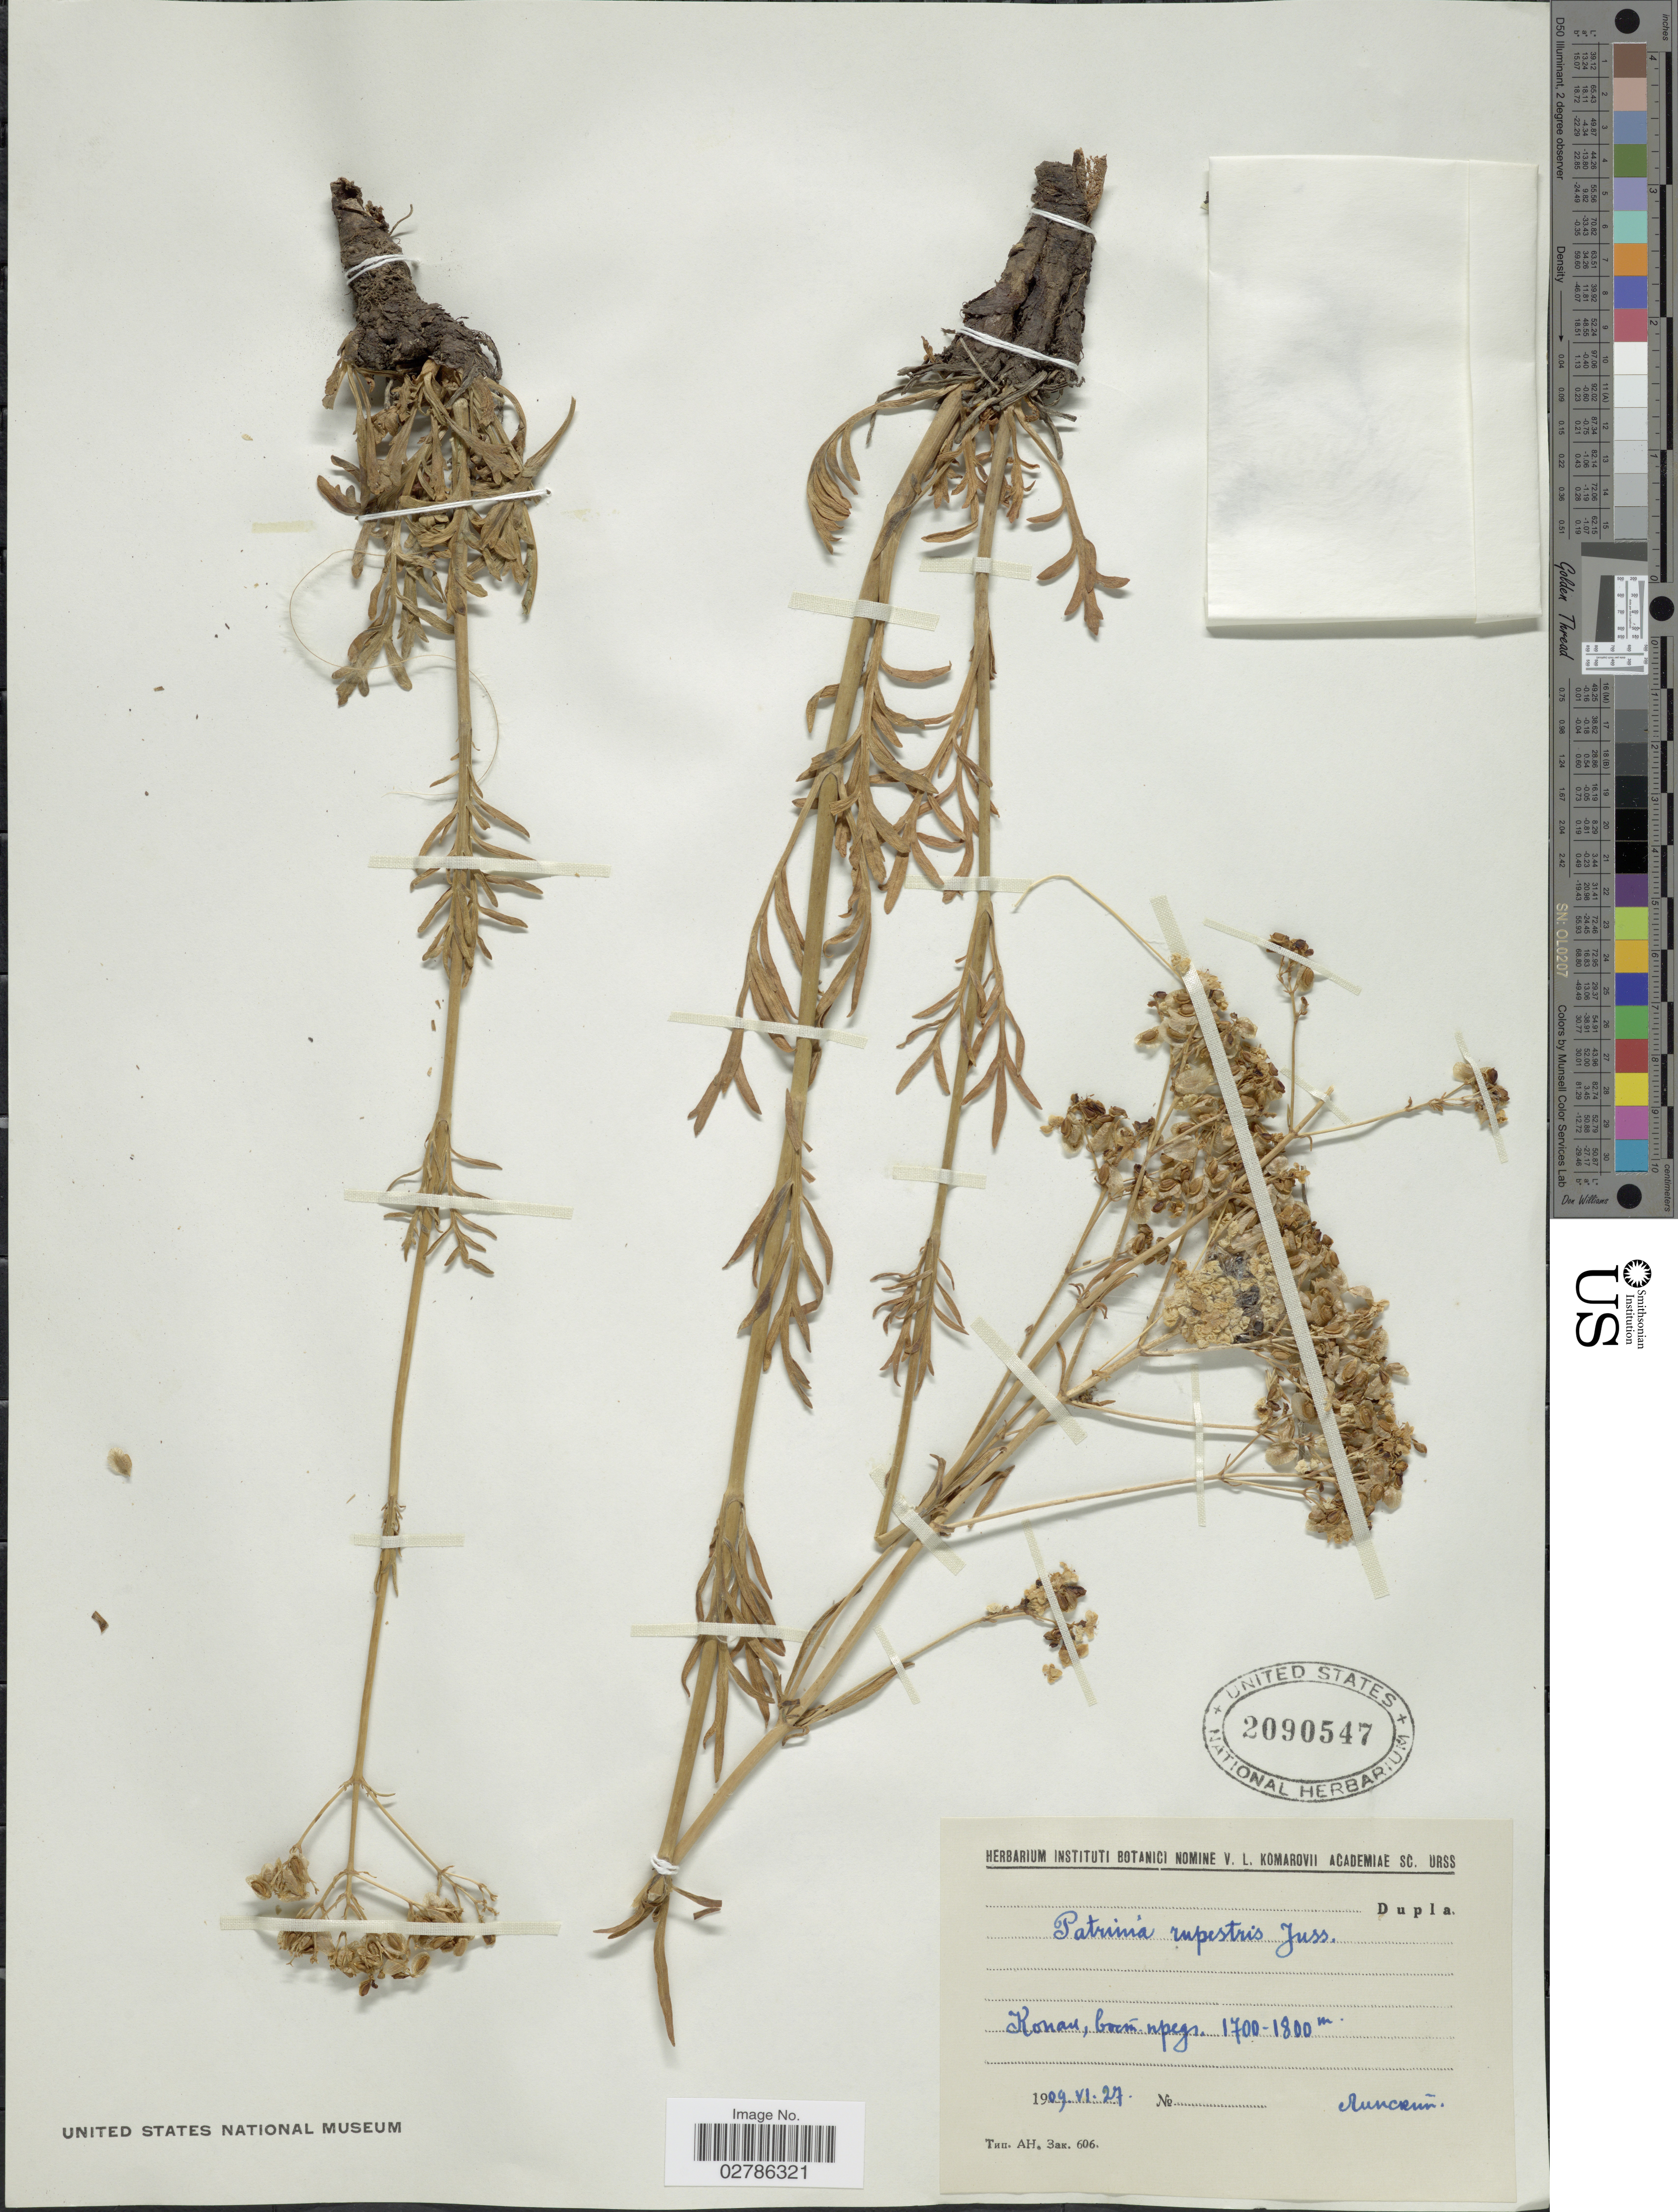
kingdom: Plantae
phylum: Tracheophyta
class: Magnoliopsida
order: Dipsacales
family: Caprifoliaceae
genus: Patrinia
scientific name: Patrinia rupestris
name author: (Pall.) Dufr.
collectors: Lipsky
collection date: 1909-06-27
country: Russian Federation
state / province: Bryansk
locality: Kopal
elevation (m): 1700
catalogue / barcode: US 2090547